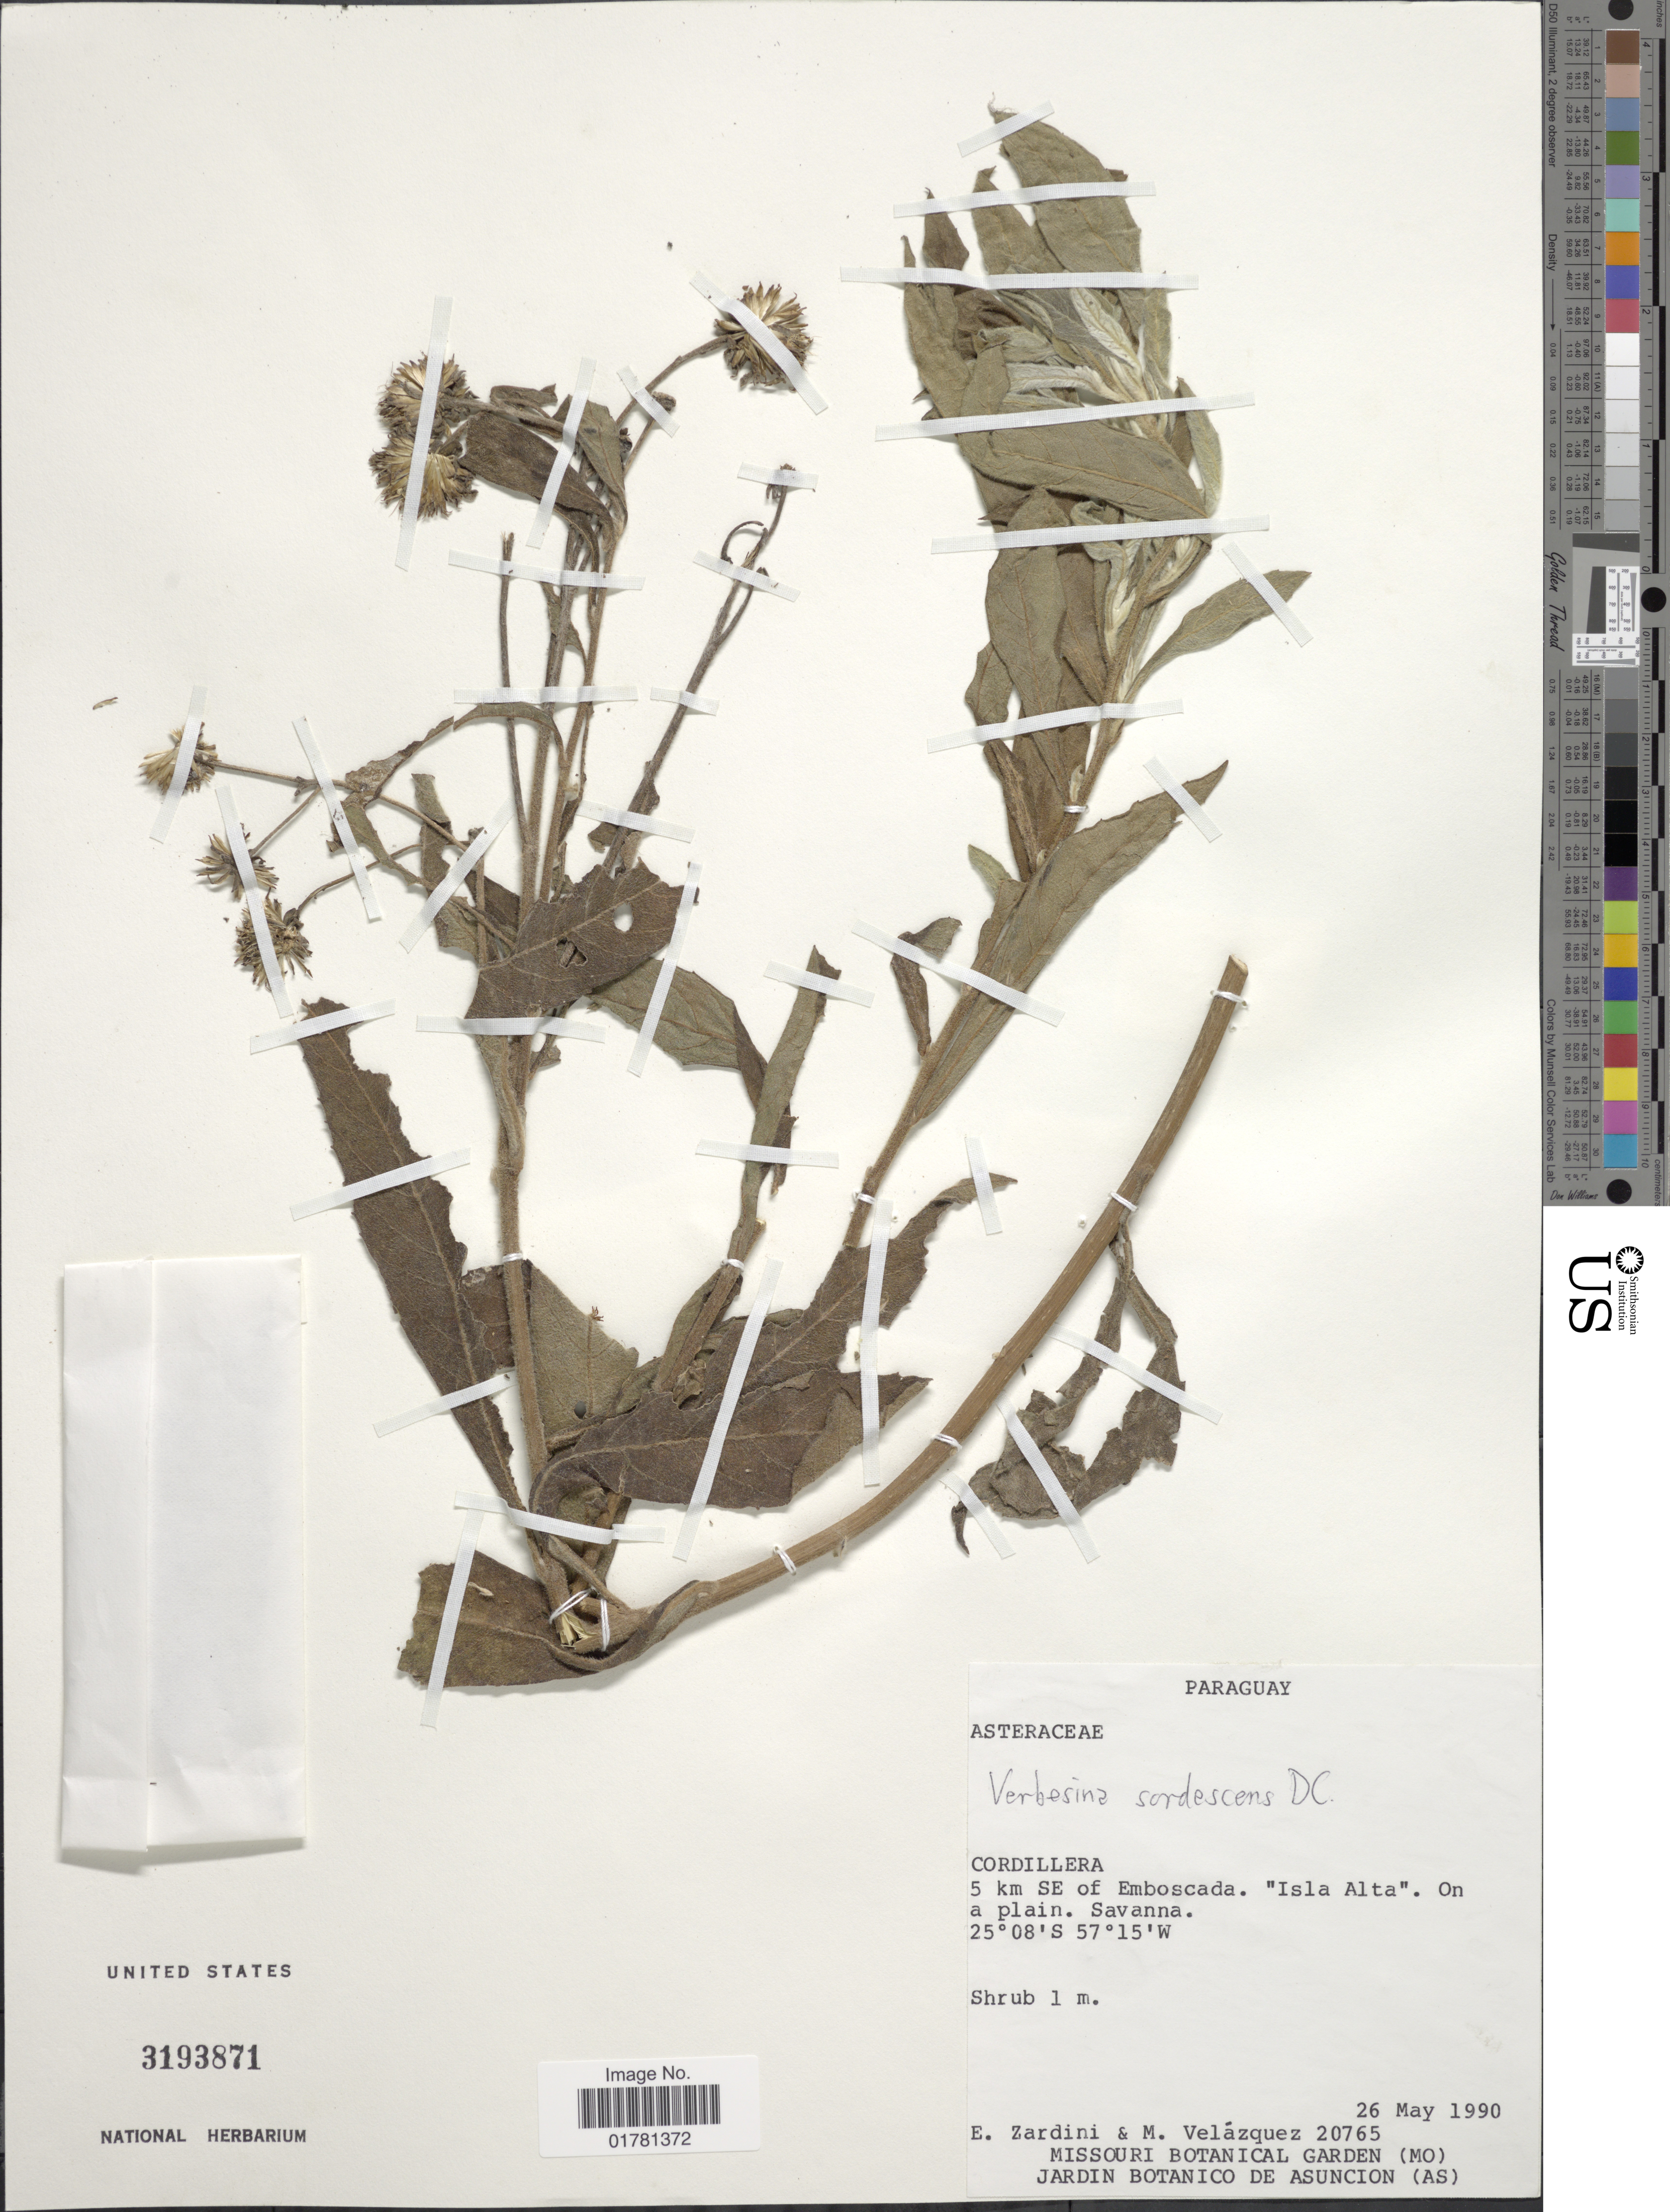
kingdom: Plantae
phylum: Tracheophyta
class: Magnoliopsida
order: Asterales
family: Asteraceae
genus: Verbesina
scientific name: Verbesina sordescens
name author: DC.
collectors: E. M. Zardini & M. Velazquez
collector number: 20765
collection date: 1990-05-26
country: Paraguay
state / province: Cordillera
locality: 5 km SE of Emboscada. 'Isla Alta'. on a plain. Savanna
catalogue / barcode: US 3193871